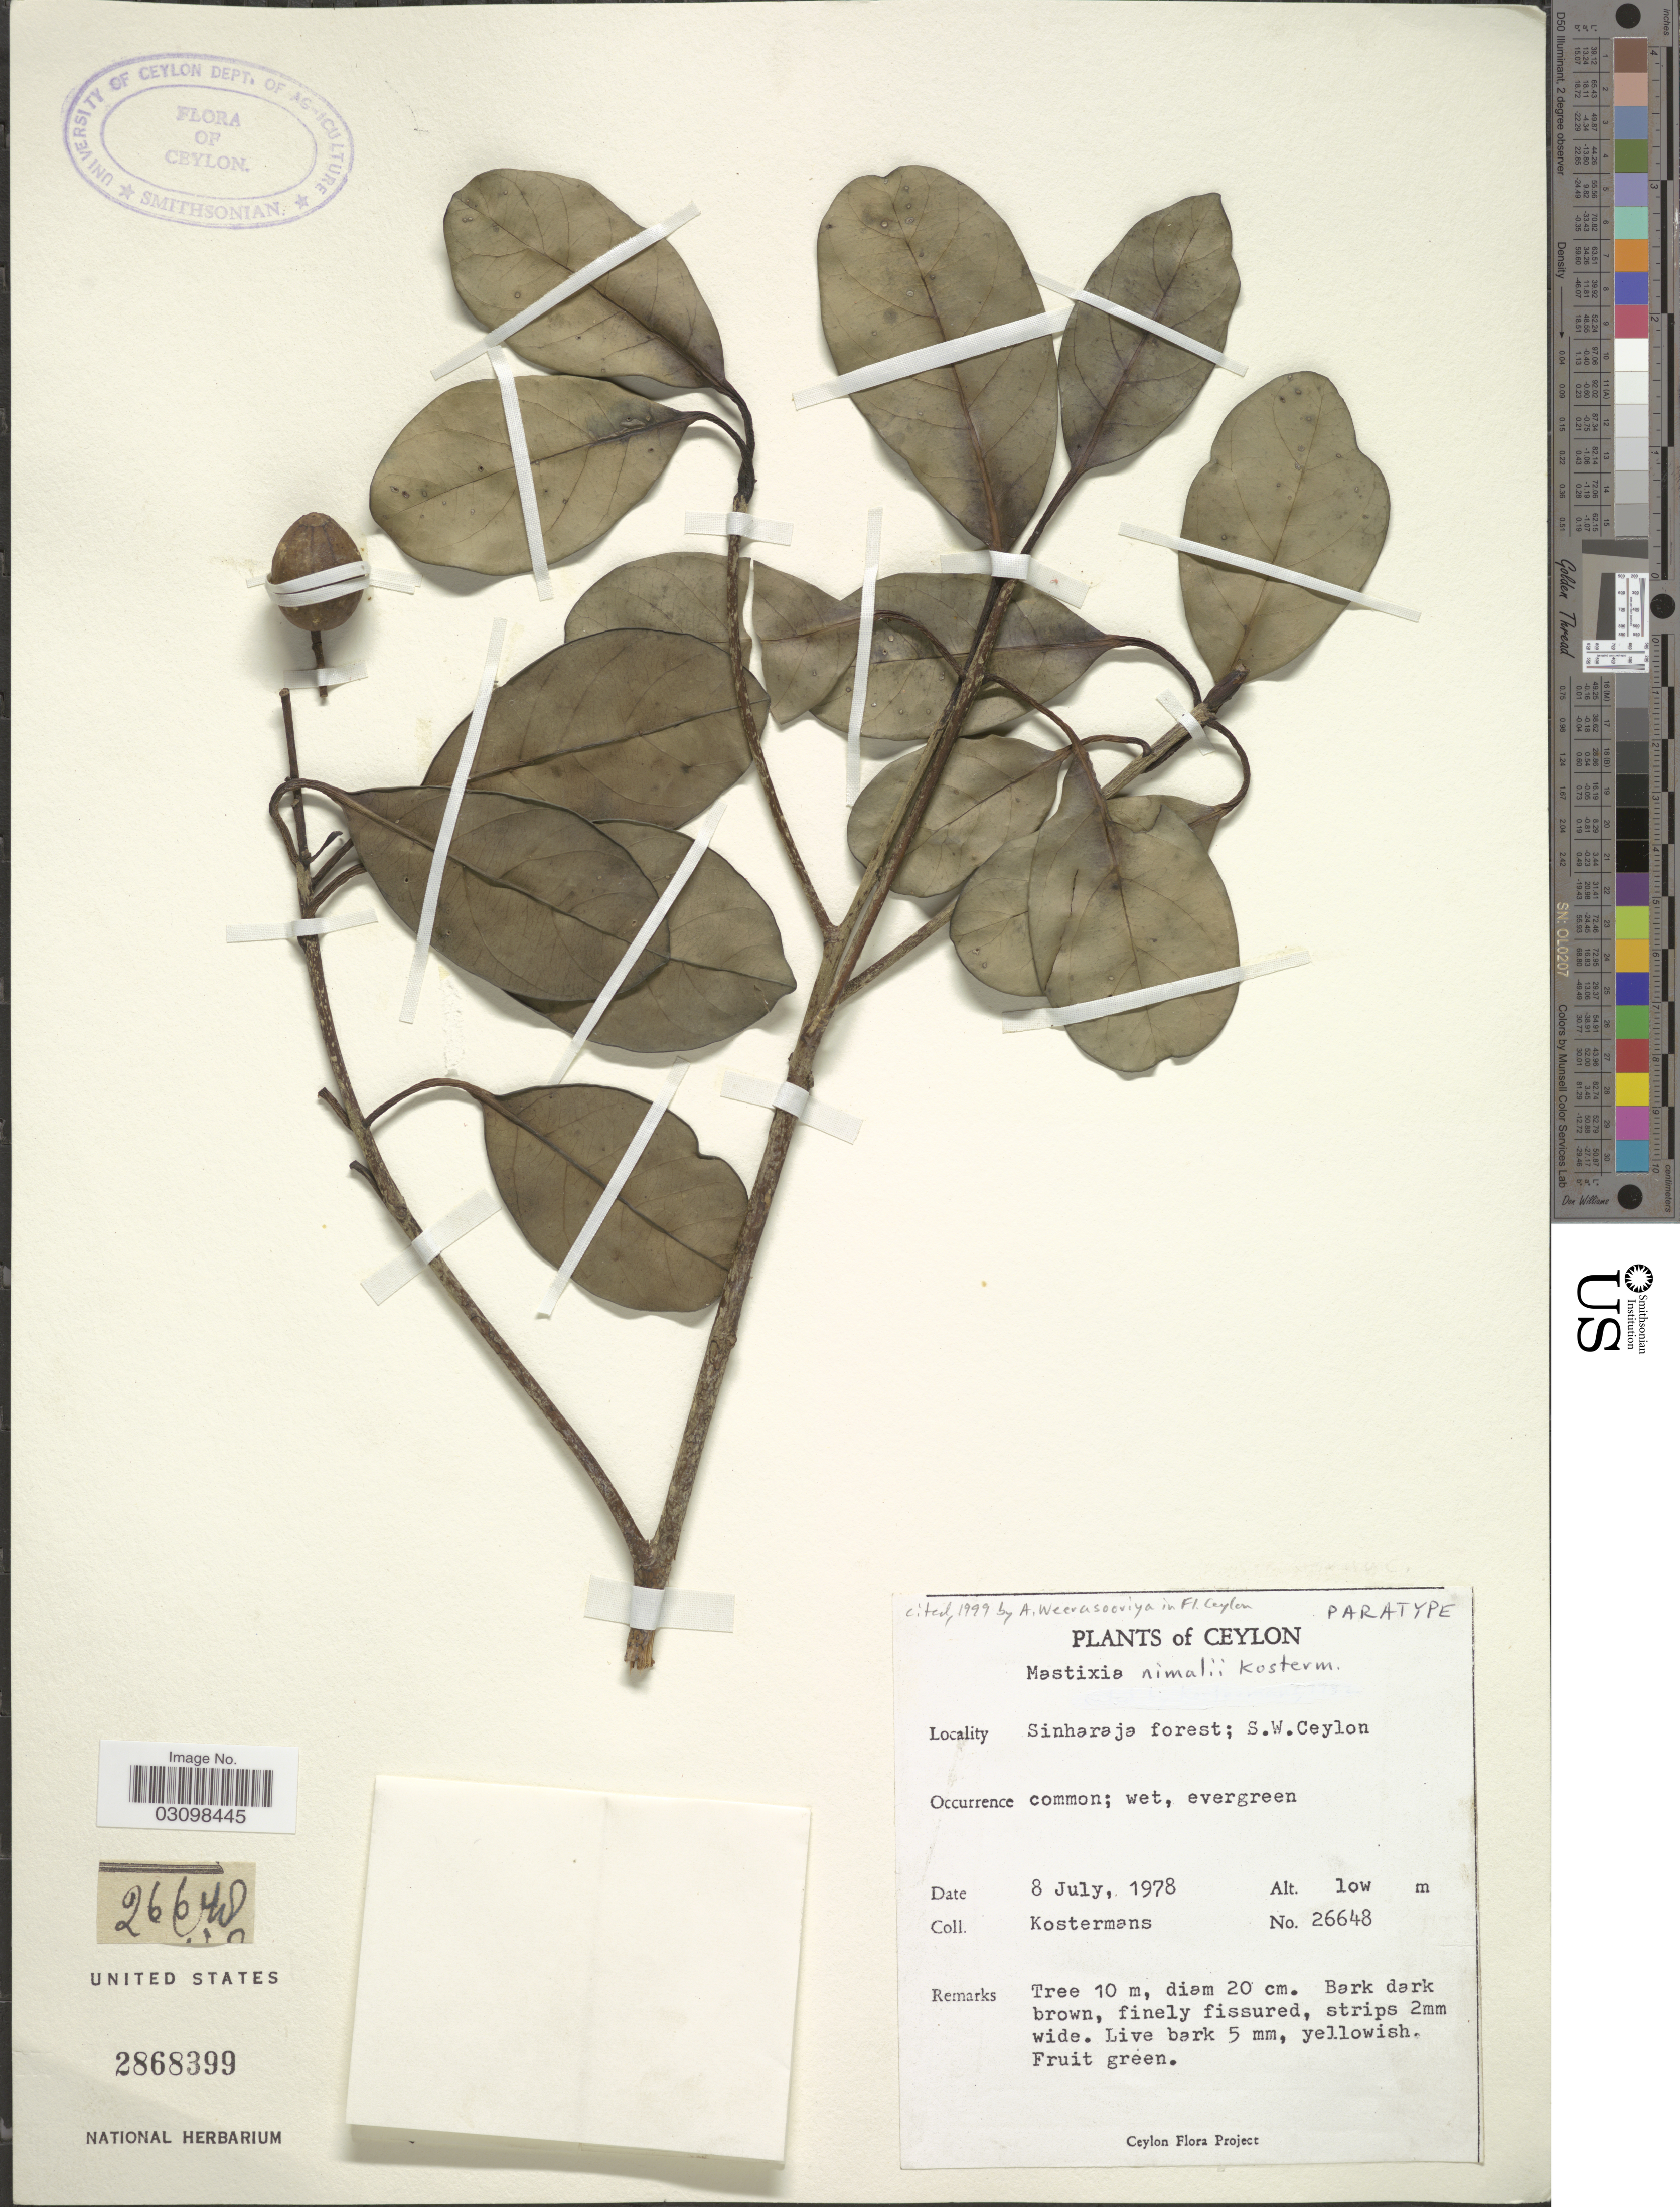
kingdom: Plantae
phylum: Tracheophyta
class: Magnoliopsida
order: Cornales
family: Nyssaceae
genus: Mastixia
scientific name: Mastixia nimalii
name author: Kosterm.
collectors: Kostermans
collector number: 26648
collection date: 1978-07-08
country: Sri Lanka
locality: Sinharaja forest; S.W. Ceylon.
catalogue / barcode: US 2868399